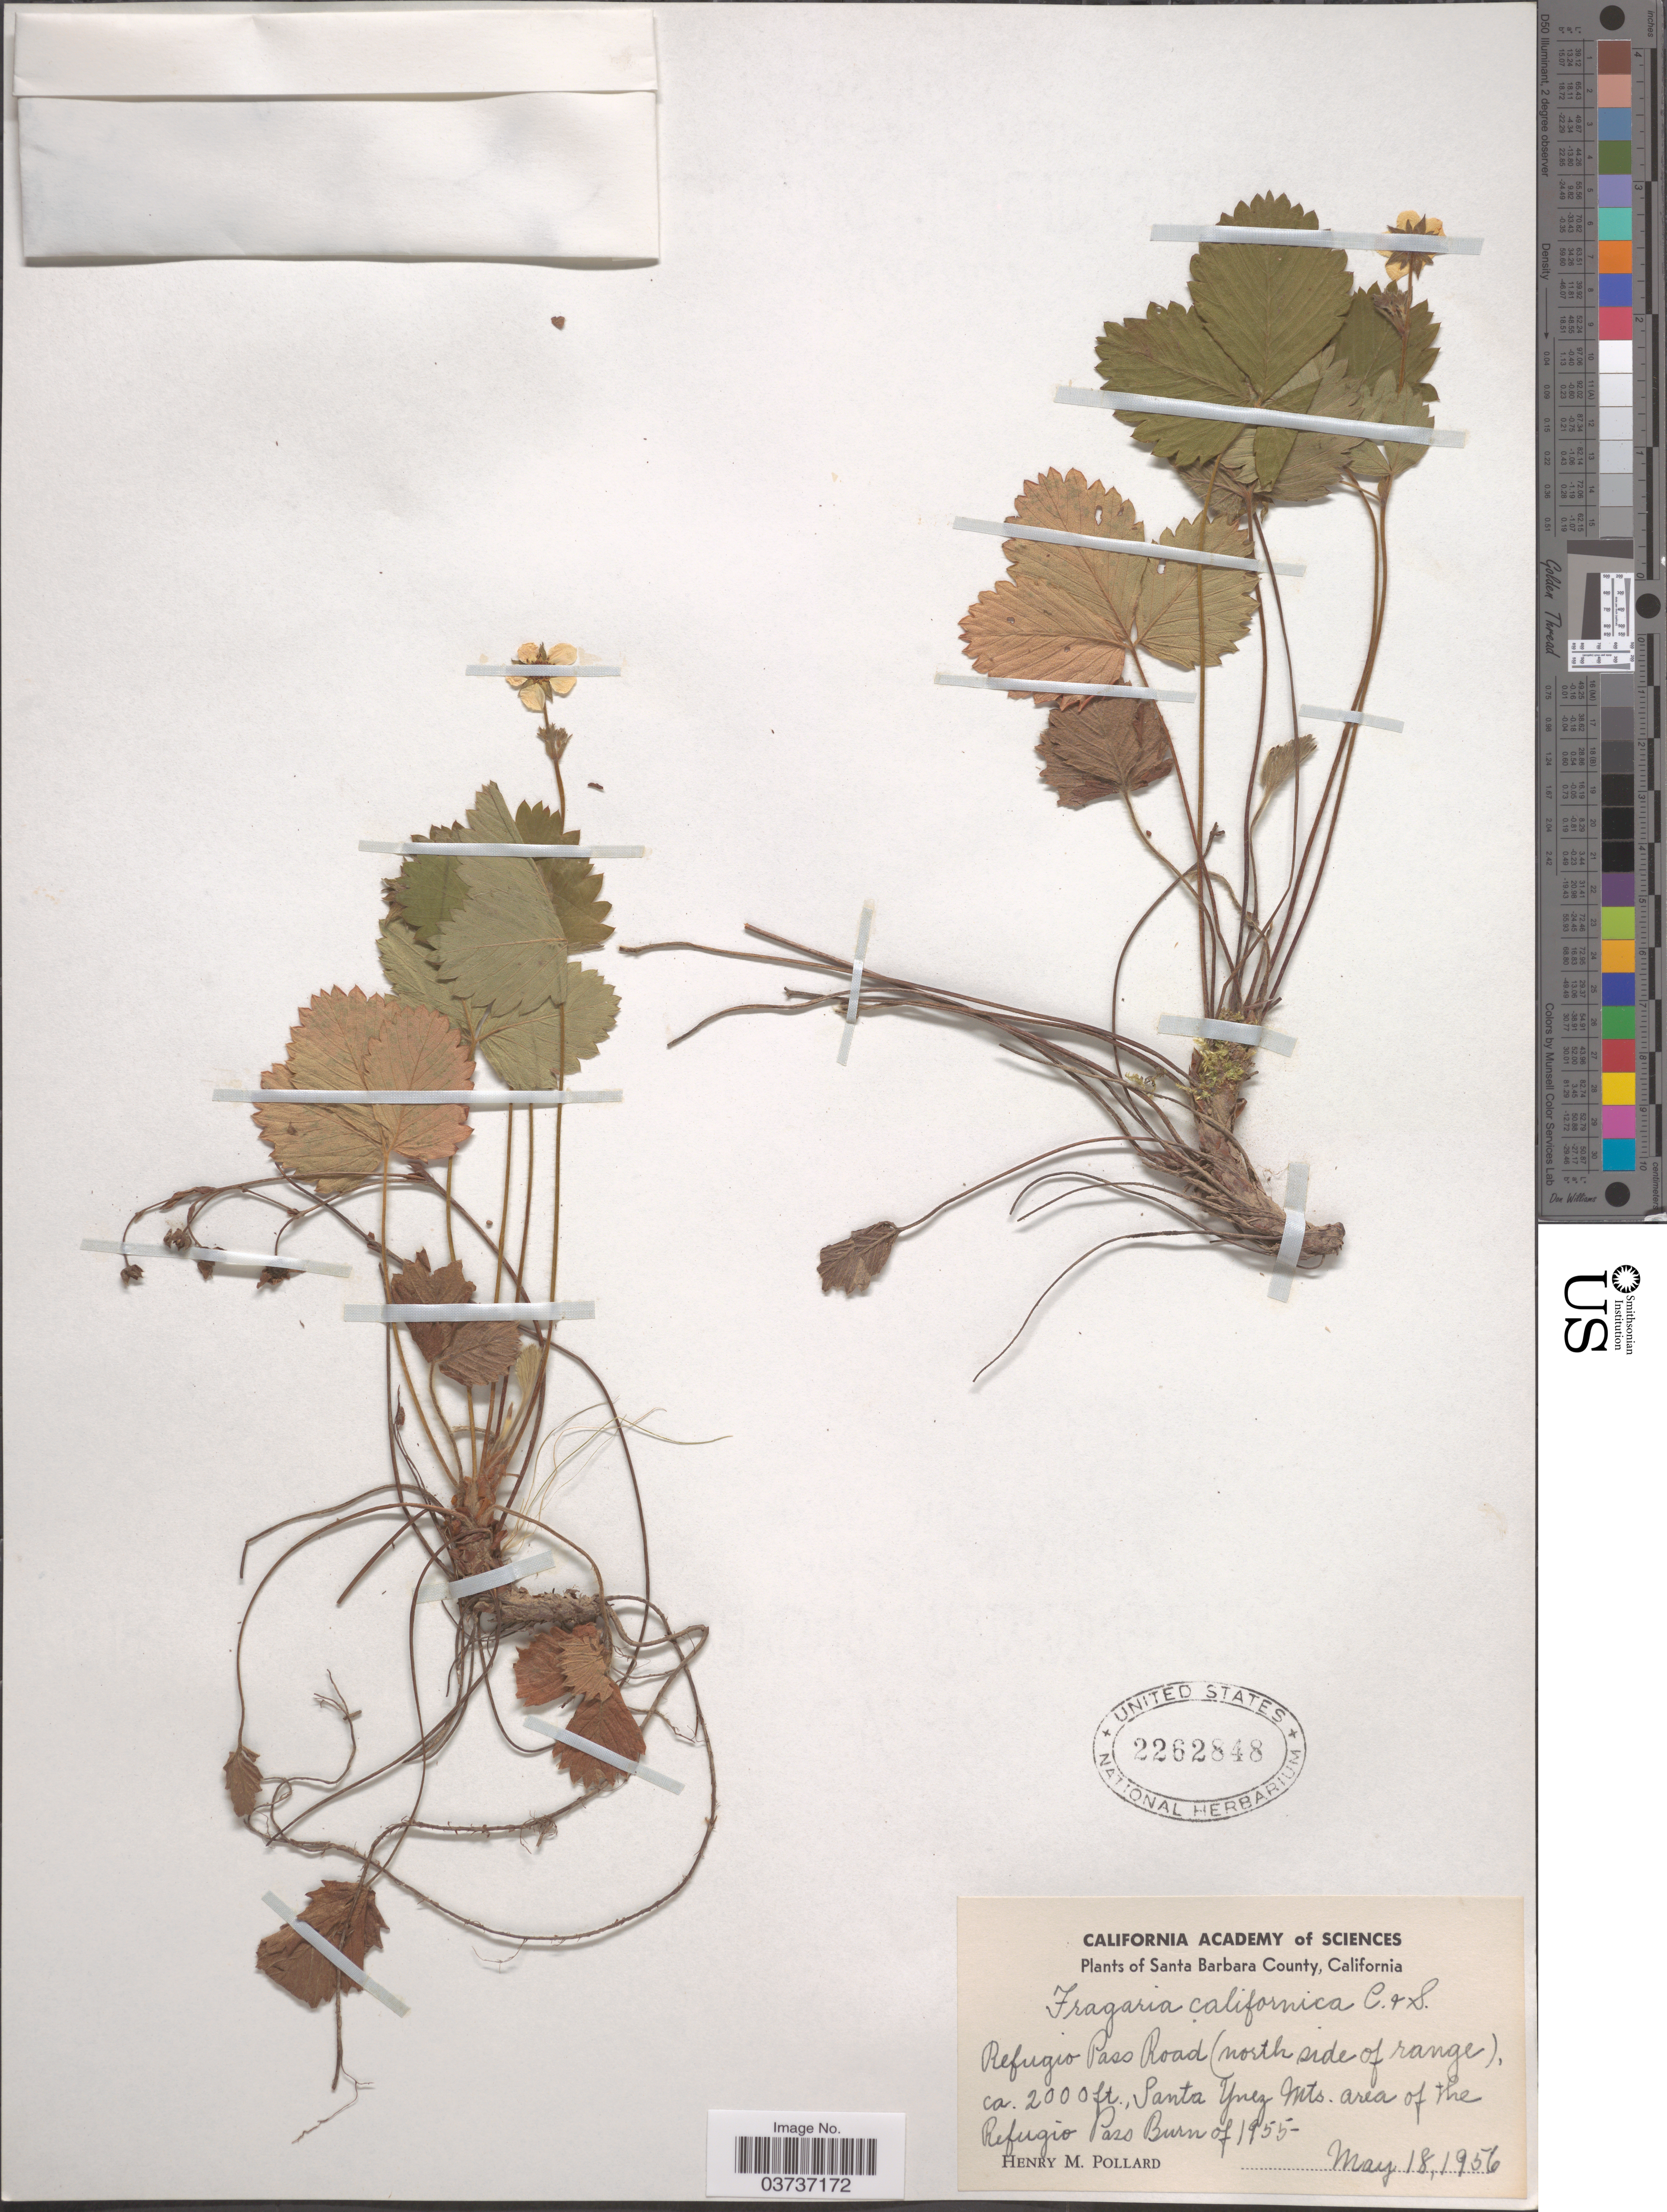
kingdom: Plantae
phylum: Tracheophyta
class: Magnoliopsida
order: Rosales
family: Rosaceae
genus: Fragaria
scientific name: Fragaria californica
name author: Cham. & Schltdl.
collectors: H. M. Pollard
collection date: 1956-05-18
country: United States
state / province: California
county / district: Santa Barbara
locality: Santa Barbara County. Refugio Pass Road (north side of range), Santa Ynez Mts. area of the Refugio Pass Burn of 1955.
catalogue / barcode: US 2262848